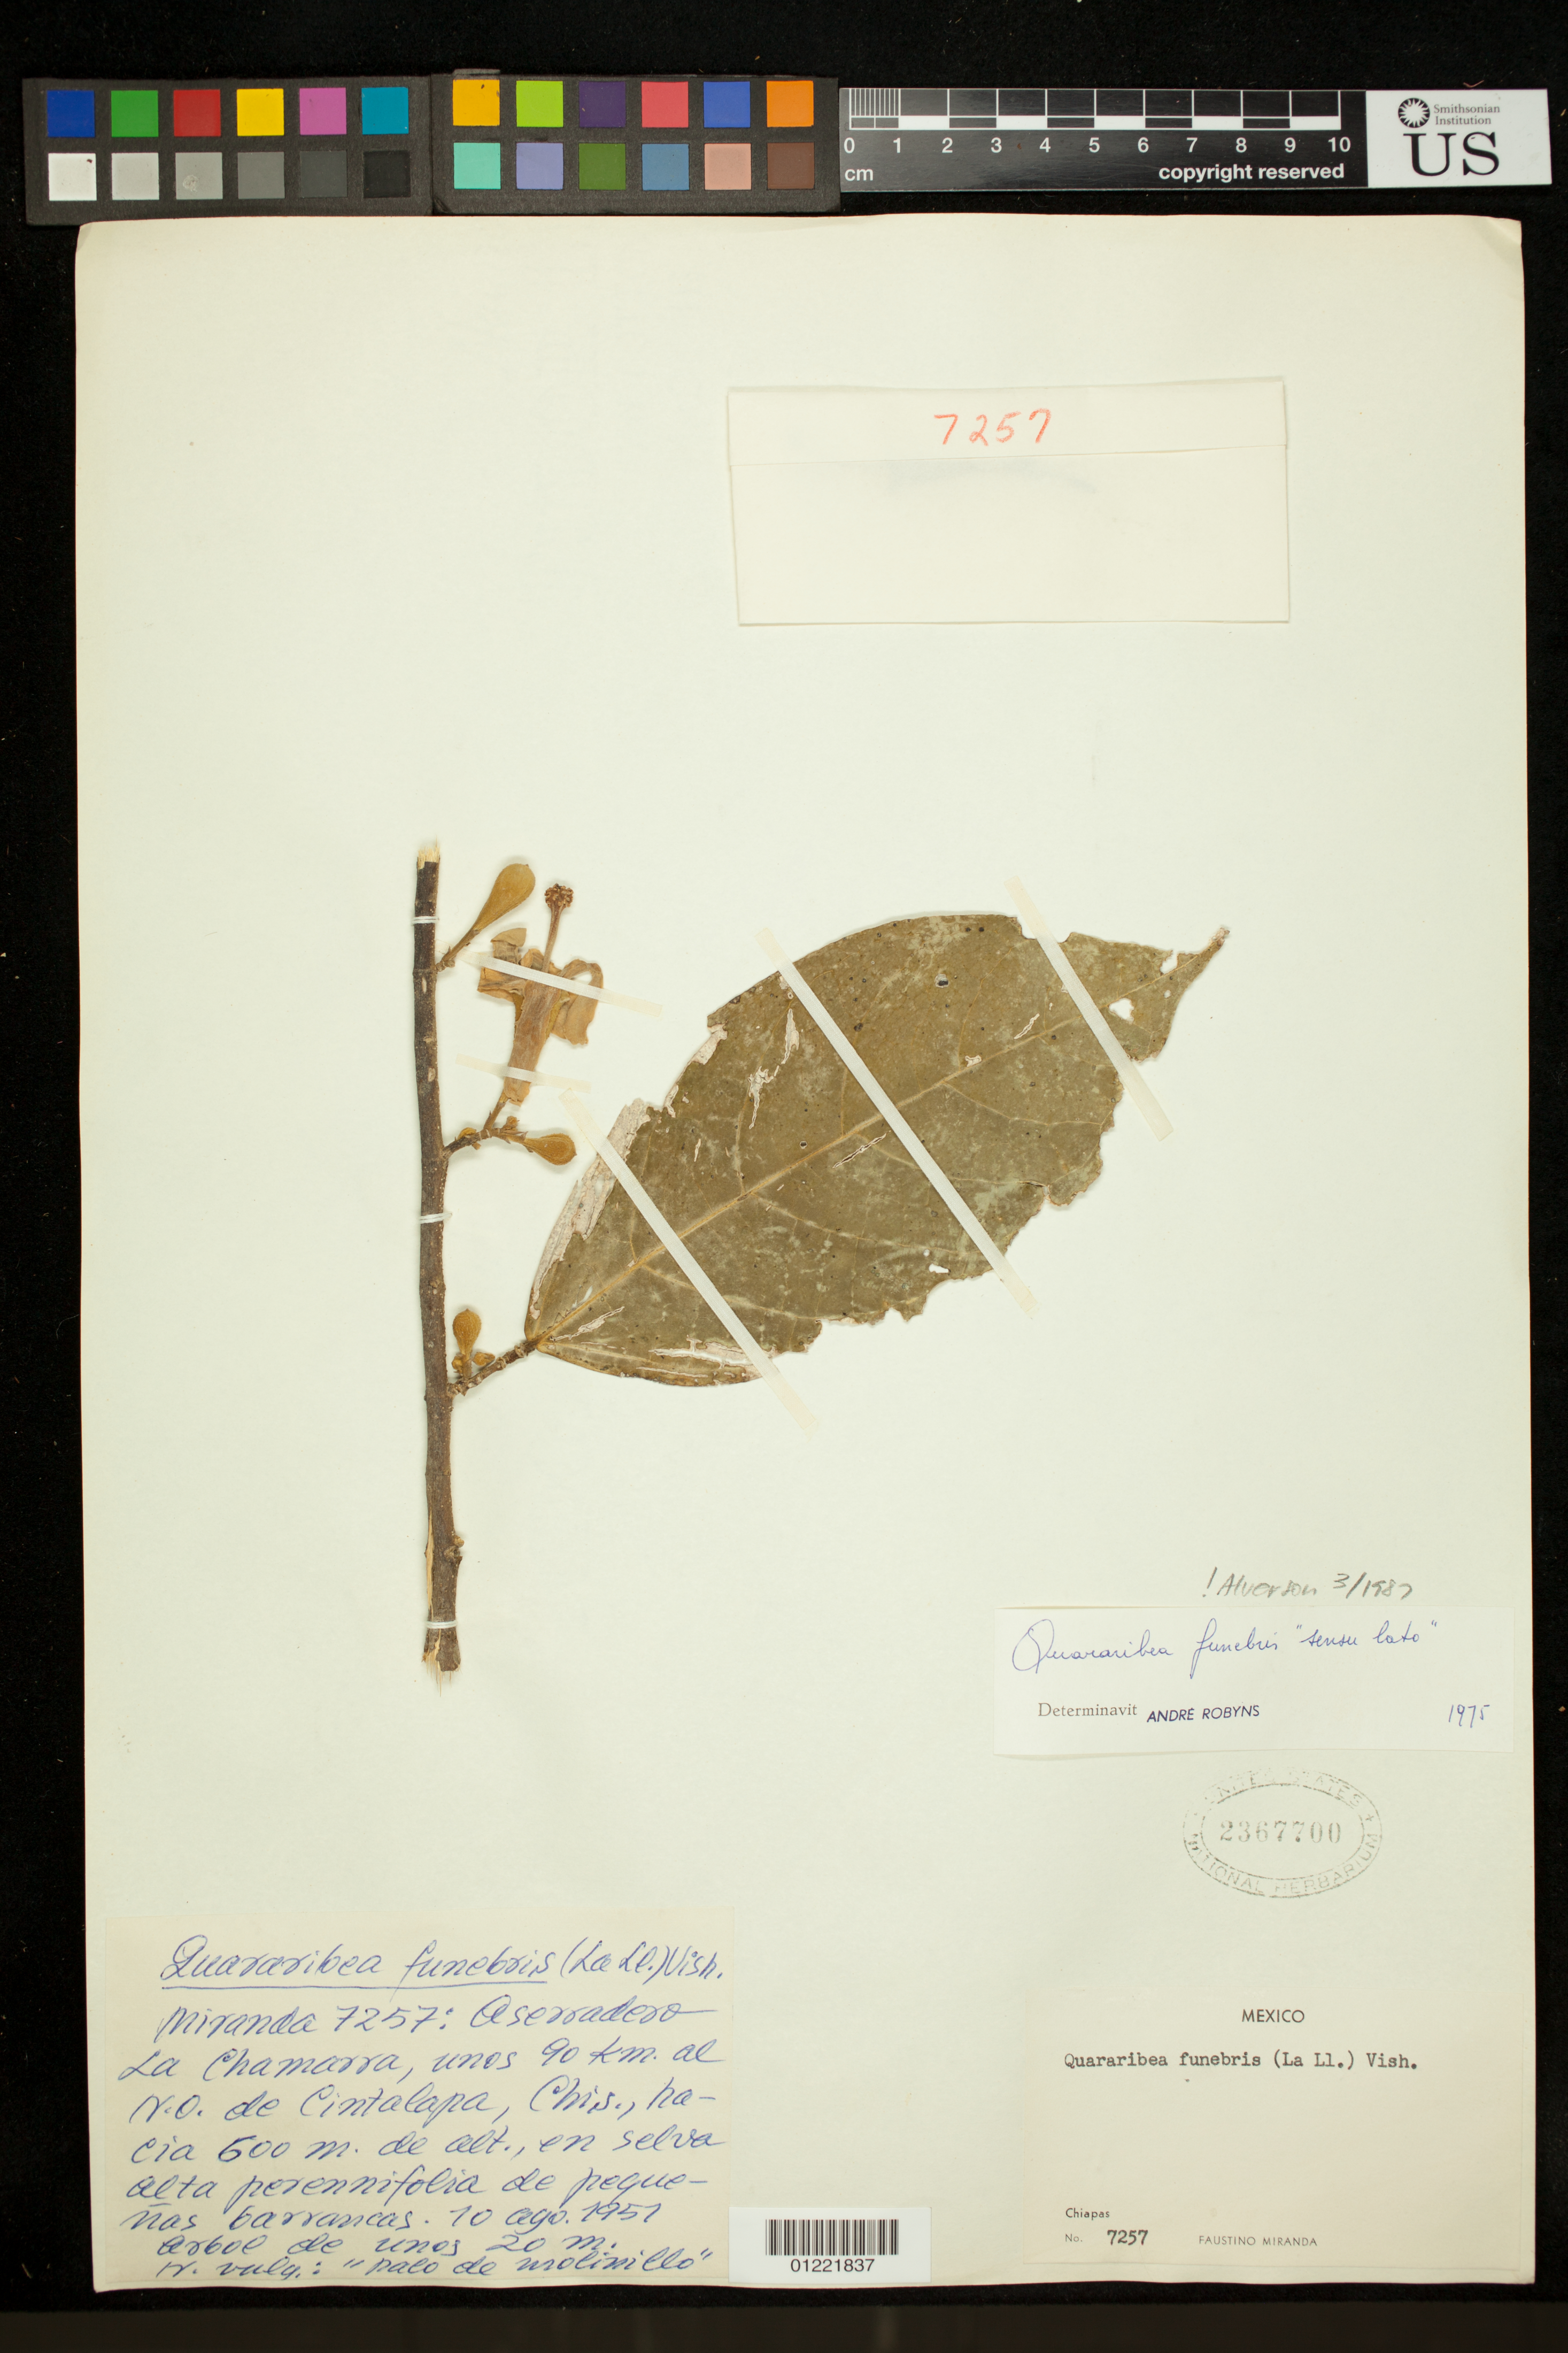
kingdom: Plantae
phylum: Tracheophyta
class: Magnoliopsida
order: Malvales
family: Malvaceae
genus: Quararibea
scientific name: Quararibea funebris subsp. funebris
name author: (La Llave) Vischer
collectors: F. Miranda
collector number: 7257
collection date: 1957-08-10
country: Mexico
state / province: Chiapas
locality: Aserradero La Chamarra, unos 90 km. al N.O. de Cintalapa, en selva alta perennifolia de pequenas barrancas.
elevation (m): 500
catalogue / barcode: US 2367700